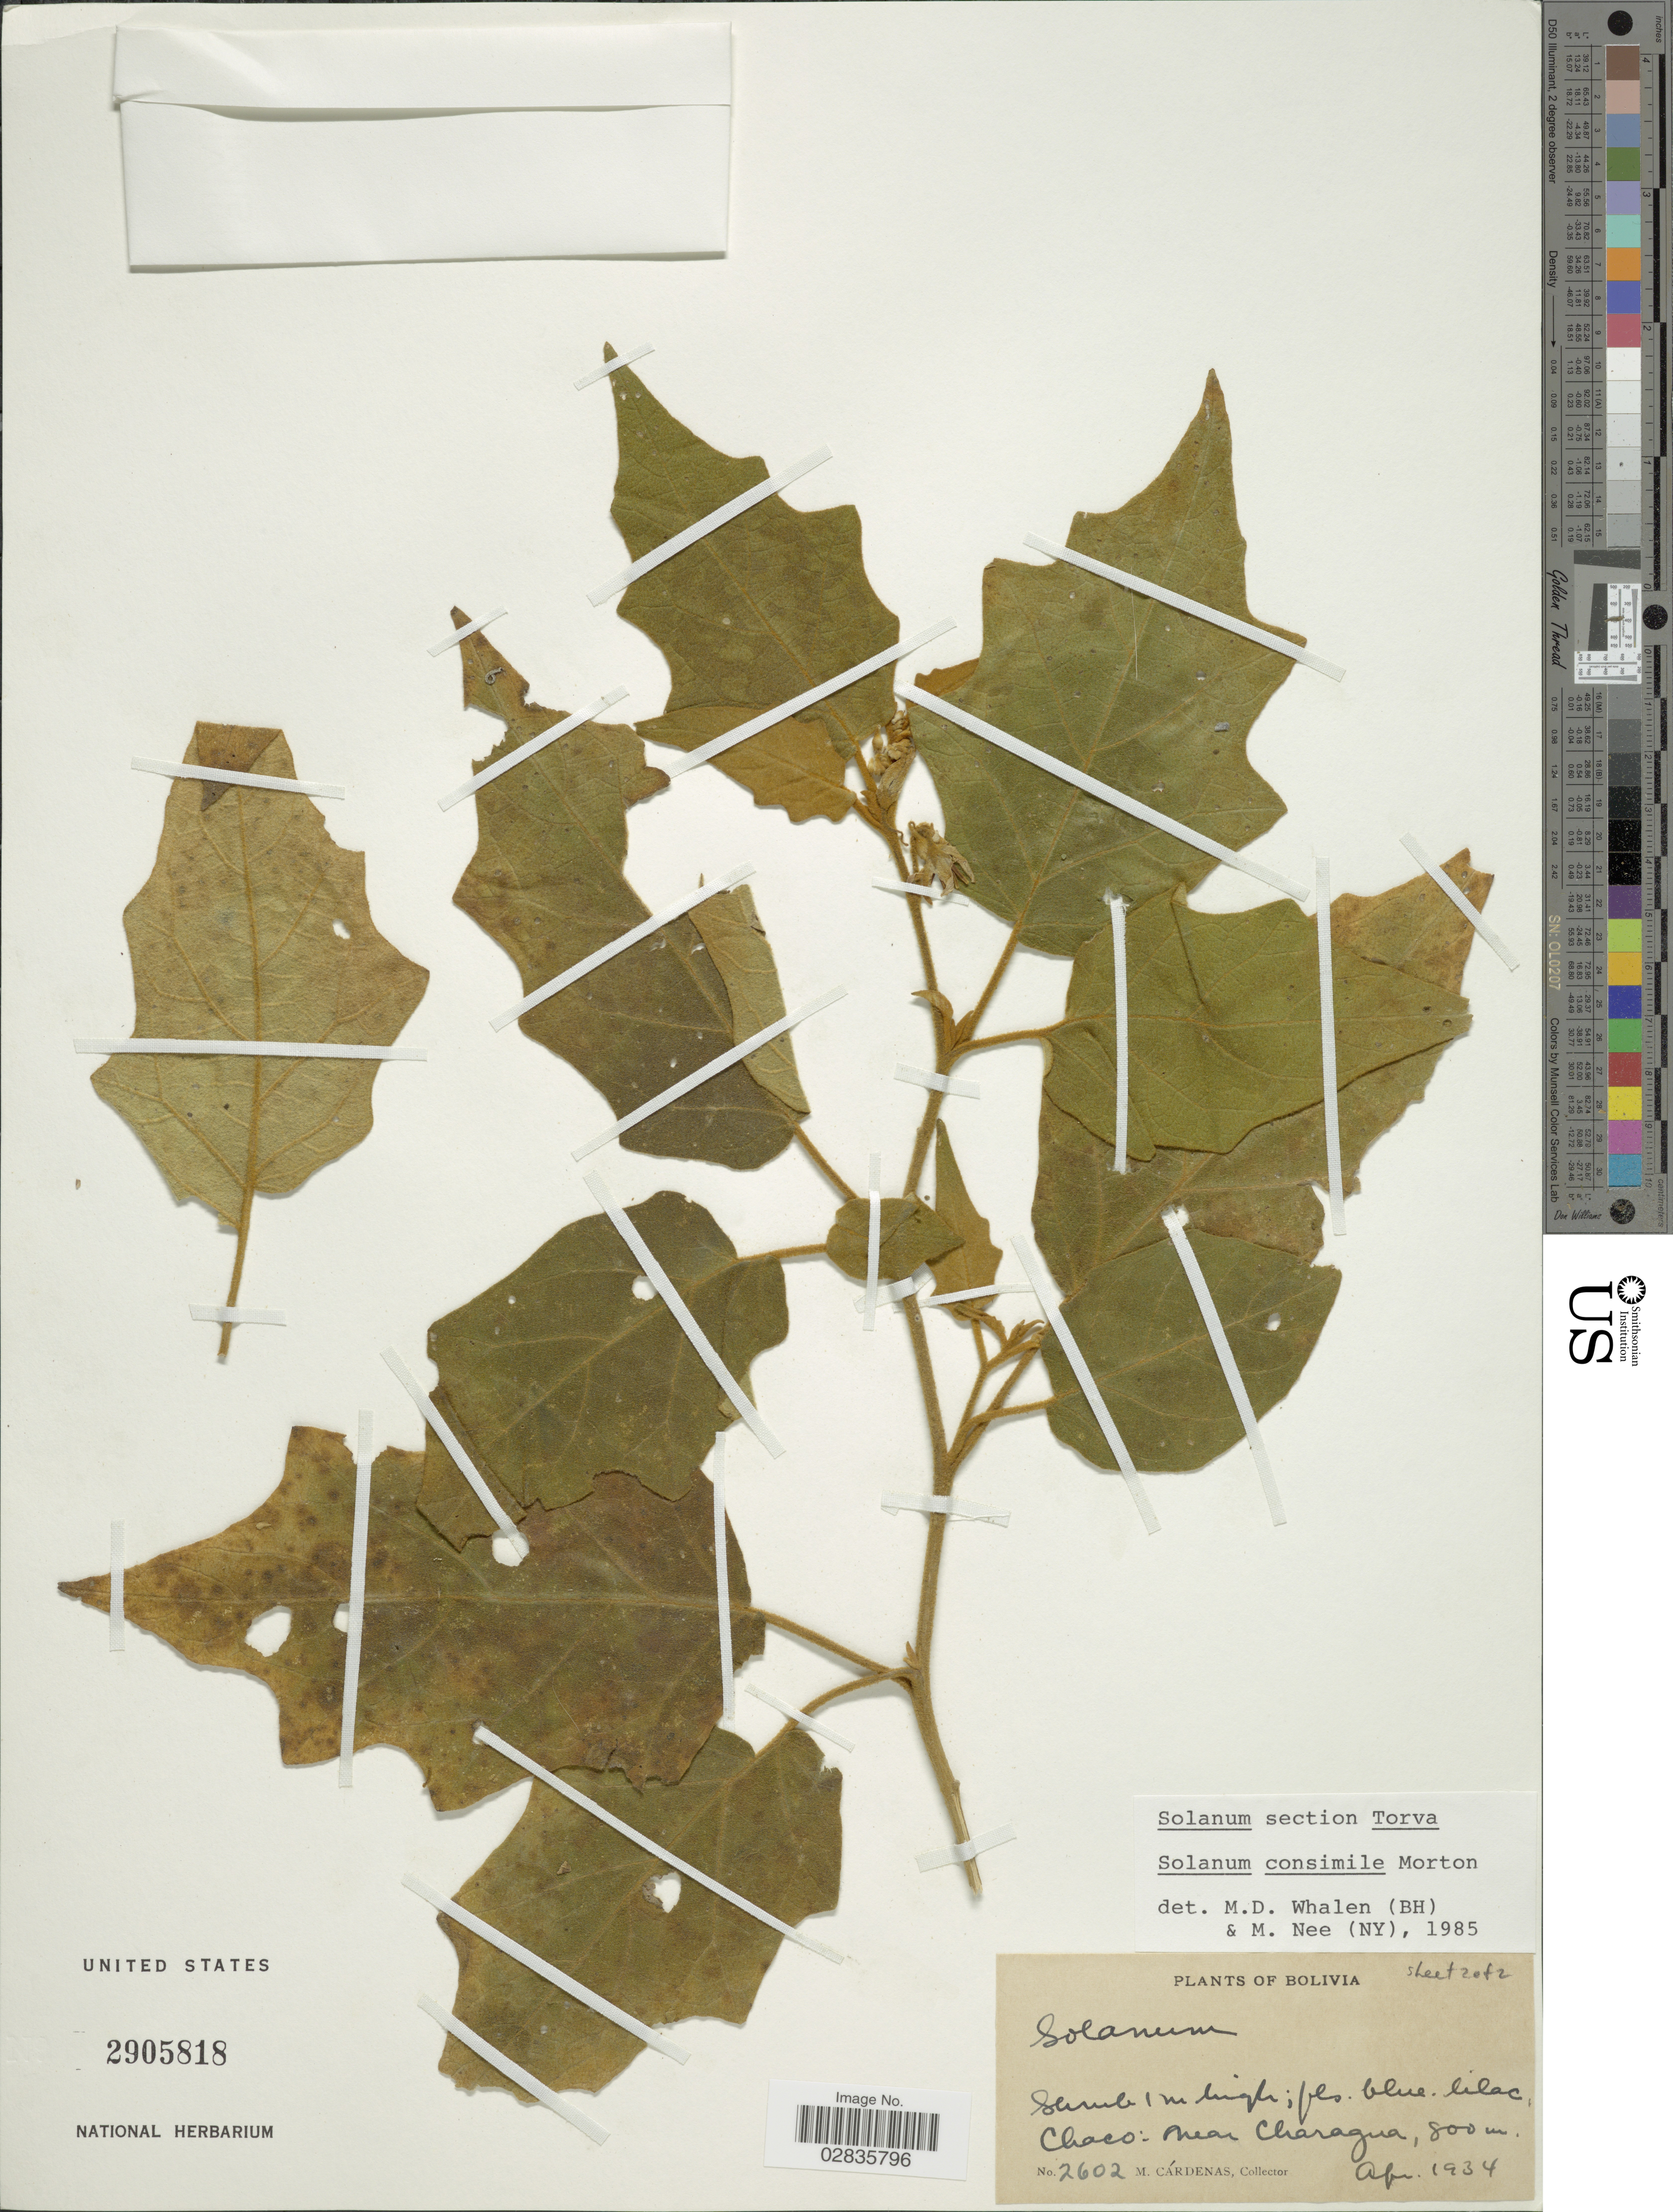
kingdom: Plantae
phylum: Tracheophyta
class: Magnoliopsida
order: Solanales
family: Solanaceae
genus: Solanum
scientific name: Solanum consimile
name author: C.V. Morton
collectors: M. Cárdenas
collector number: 2602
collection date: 1934-04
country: Bolivia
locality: Chaco: near Charagua.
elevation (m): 800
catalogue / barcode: US 2905818